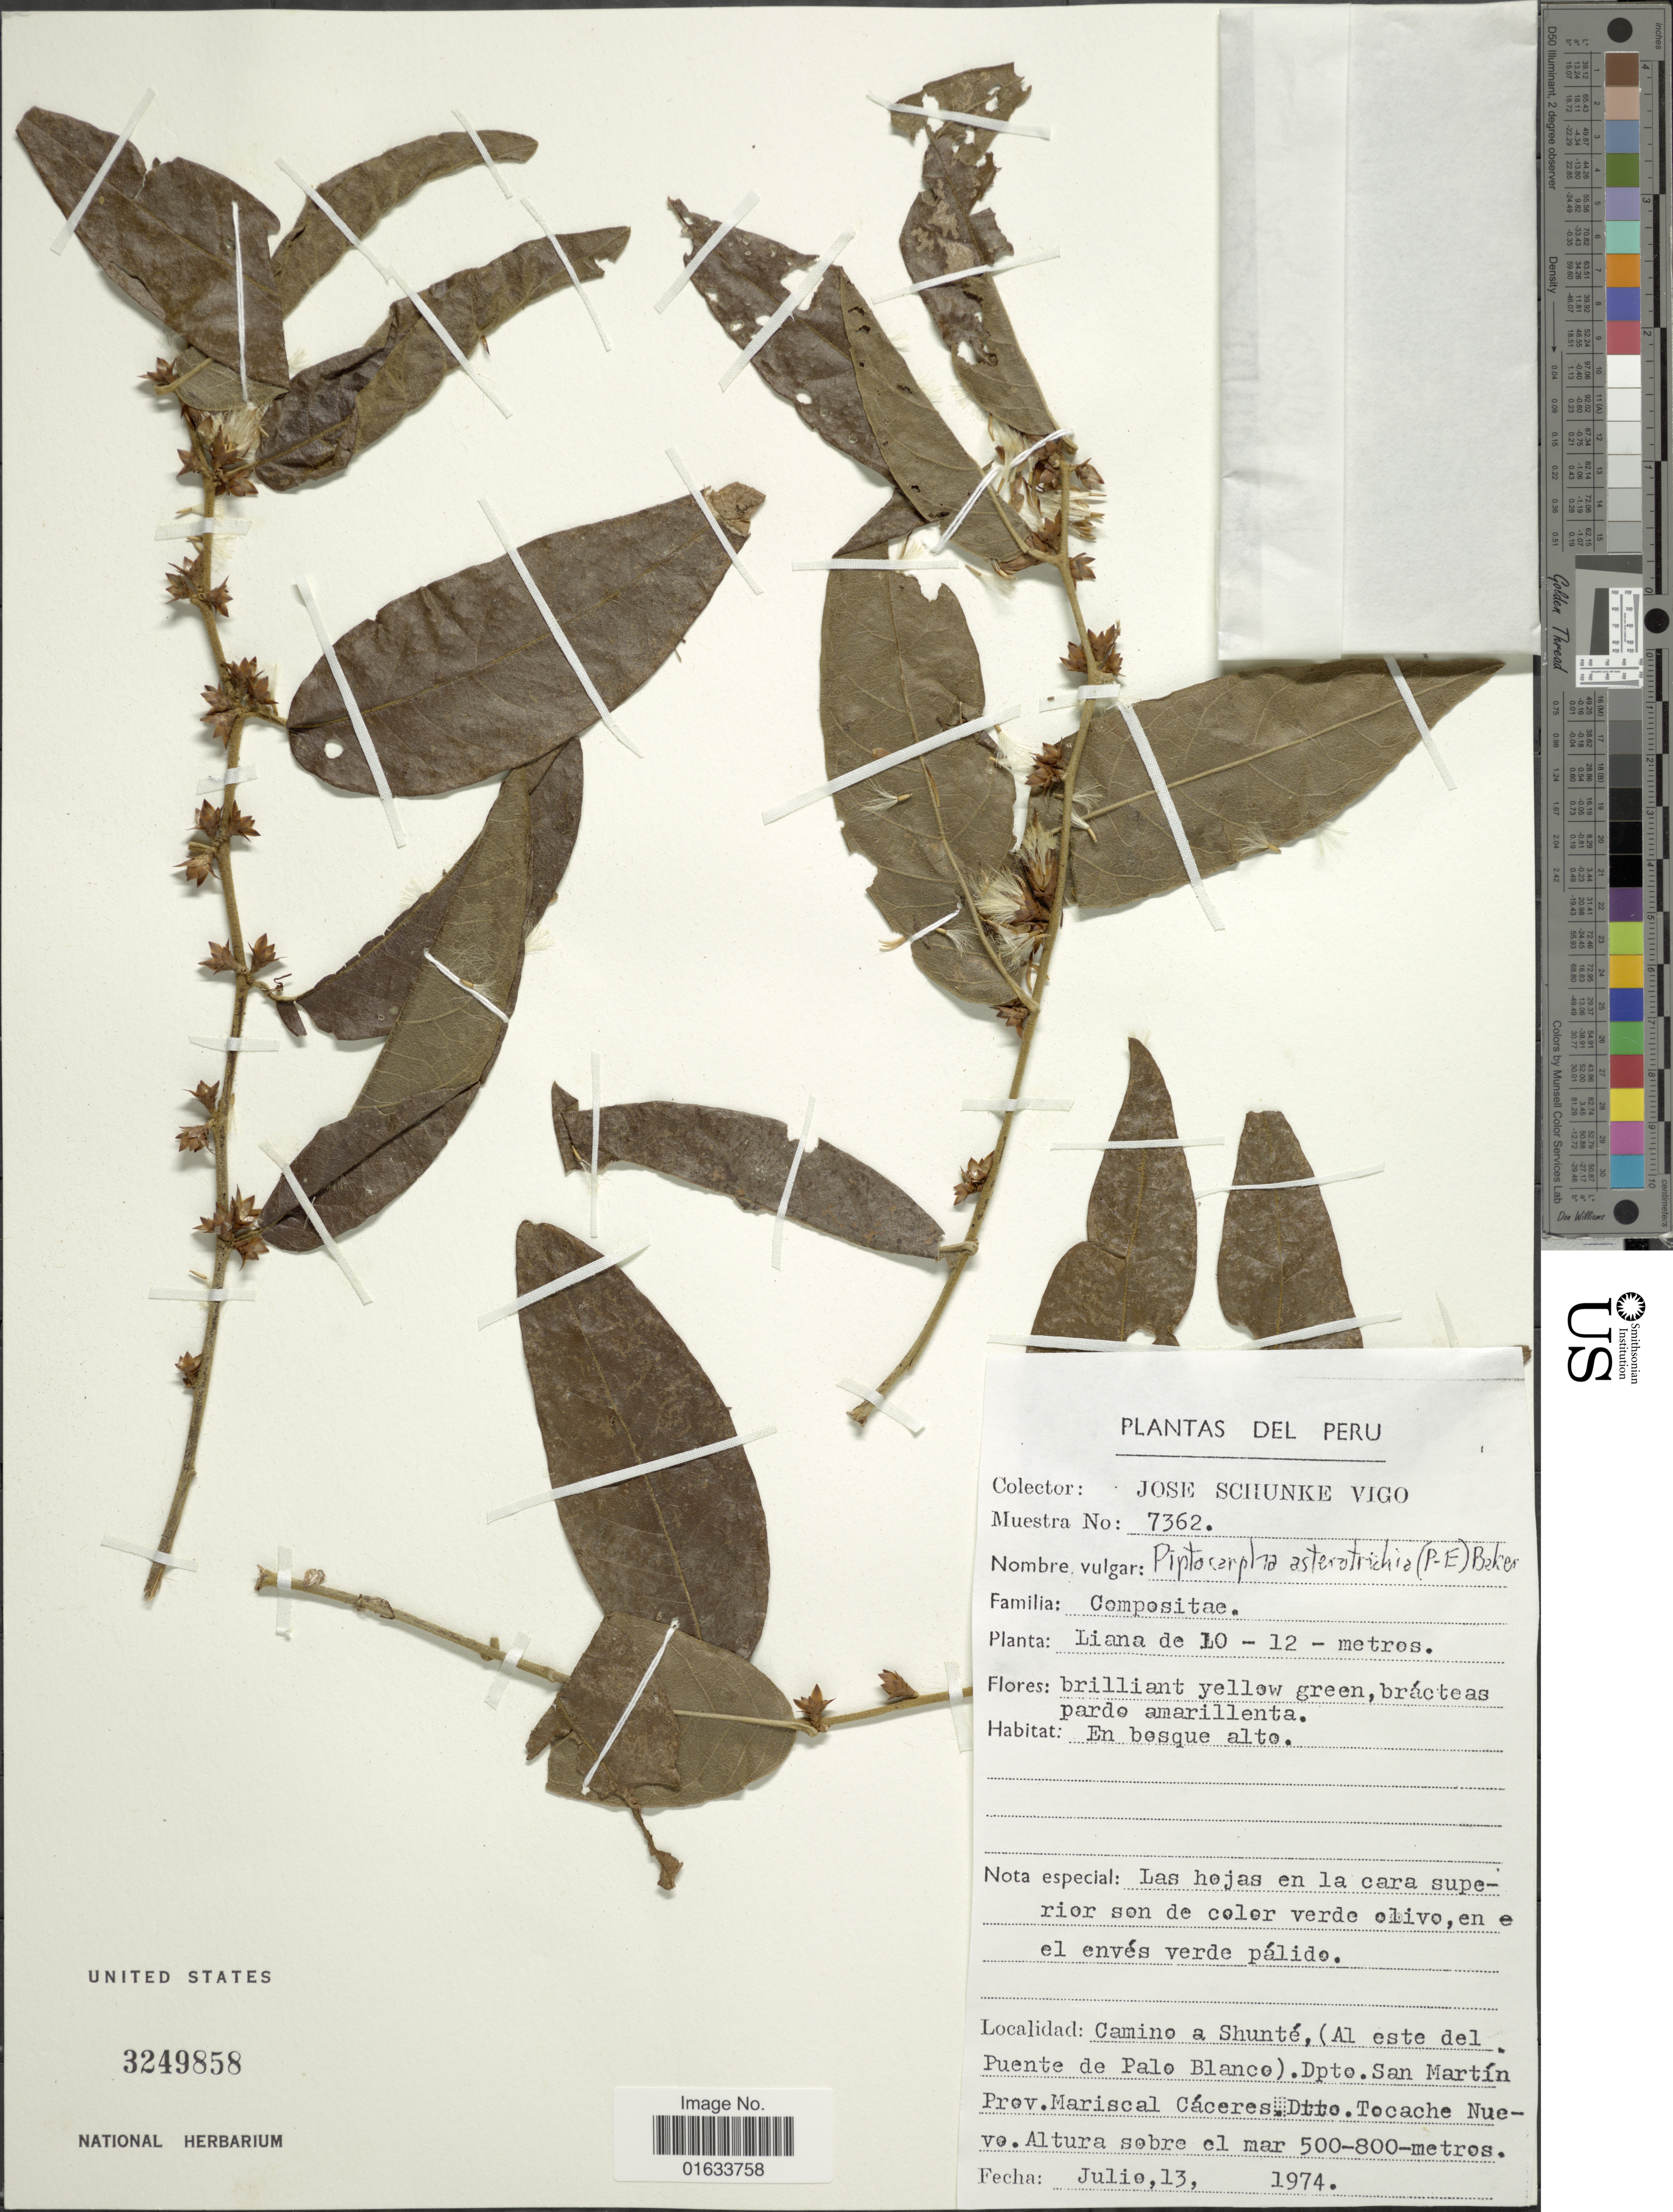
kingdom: Plantae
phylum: Tracheophyta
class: Magnoliopsida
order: Asterales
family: Asteraceae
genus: Piptocarpha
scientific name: Piptocarpha asterotrichia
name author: (Poepp.) Baker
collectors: J. Schunke Vigo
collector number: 7362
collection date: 1974-07-13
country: Peru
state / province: San Martín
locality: Camino a Shunté, (Al este del Puente de Palo Blanco). Dpto. San Martín. Prov. Mariscal Cáceres. Dtto. Tocache Nuevo.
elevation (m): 500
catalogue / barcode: US 3249858